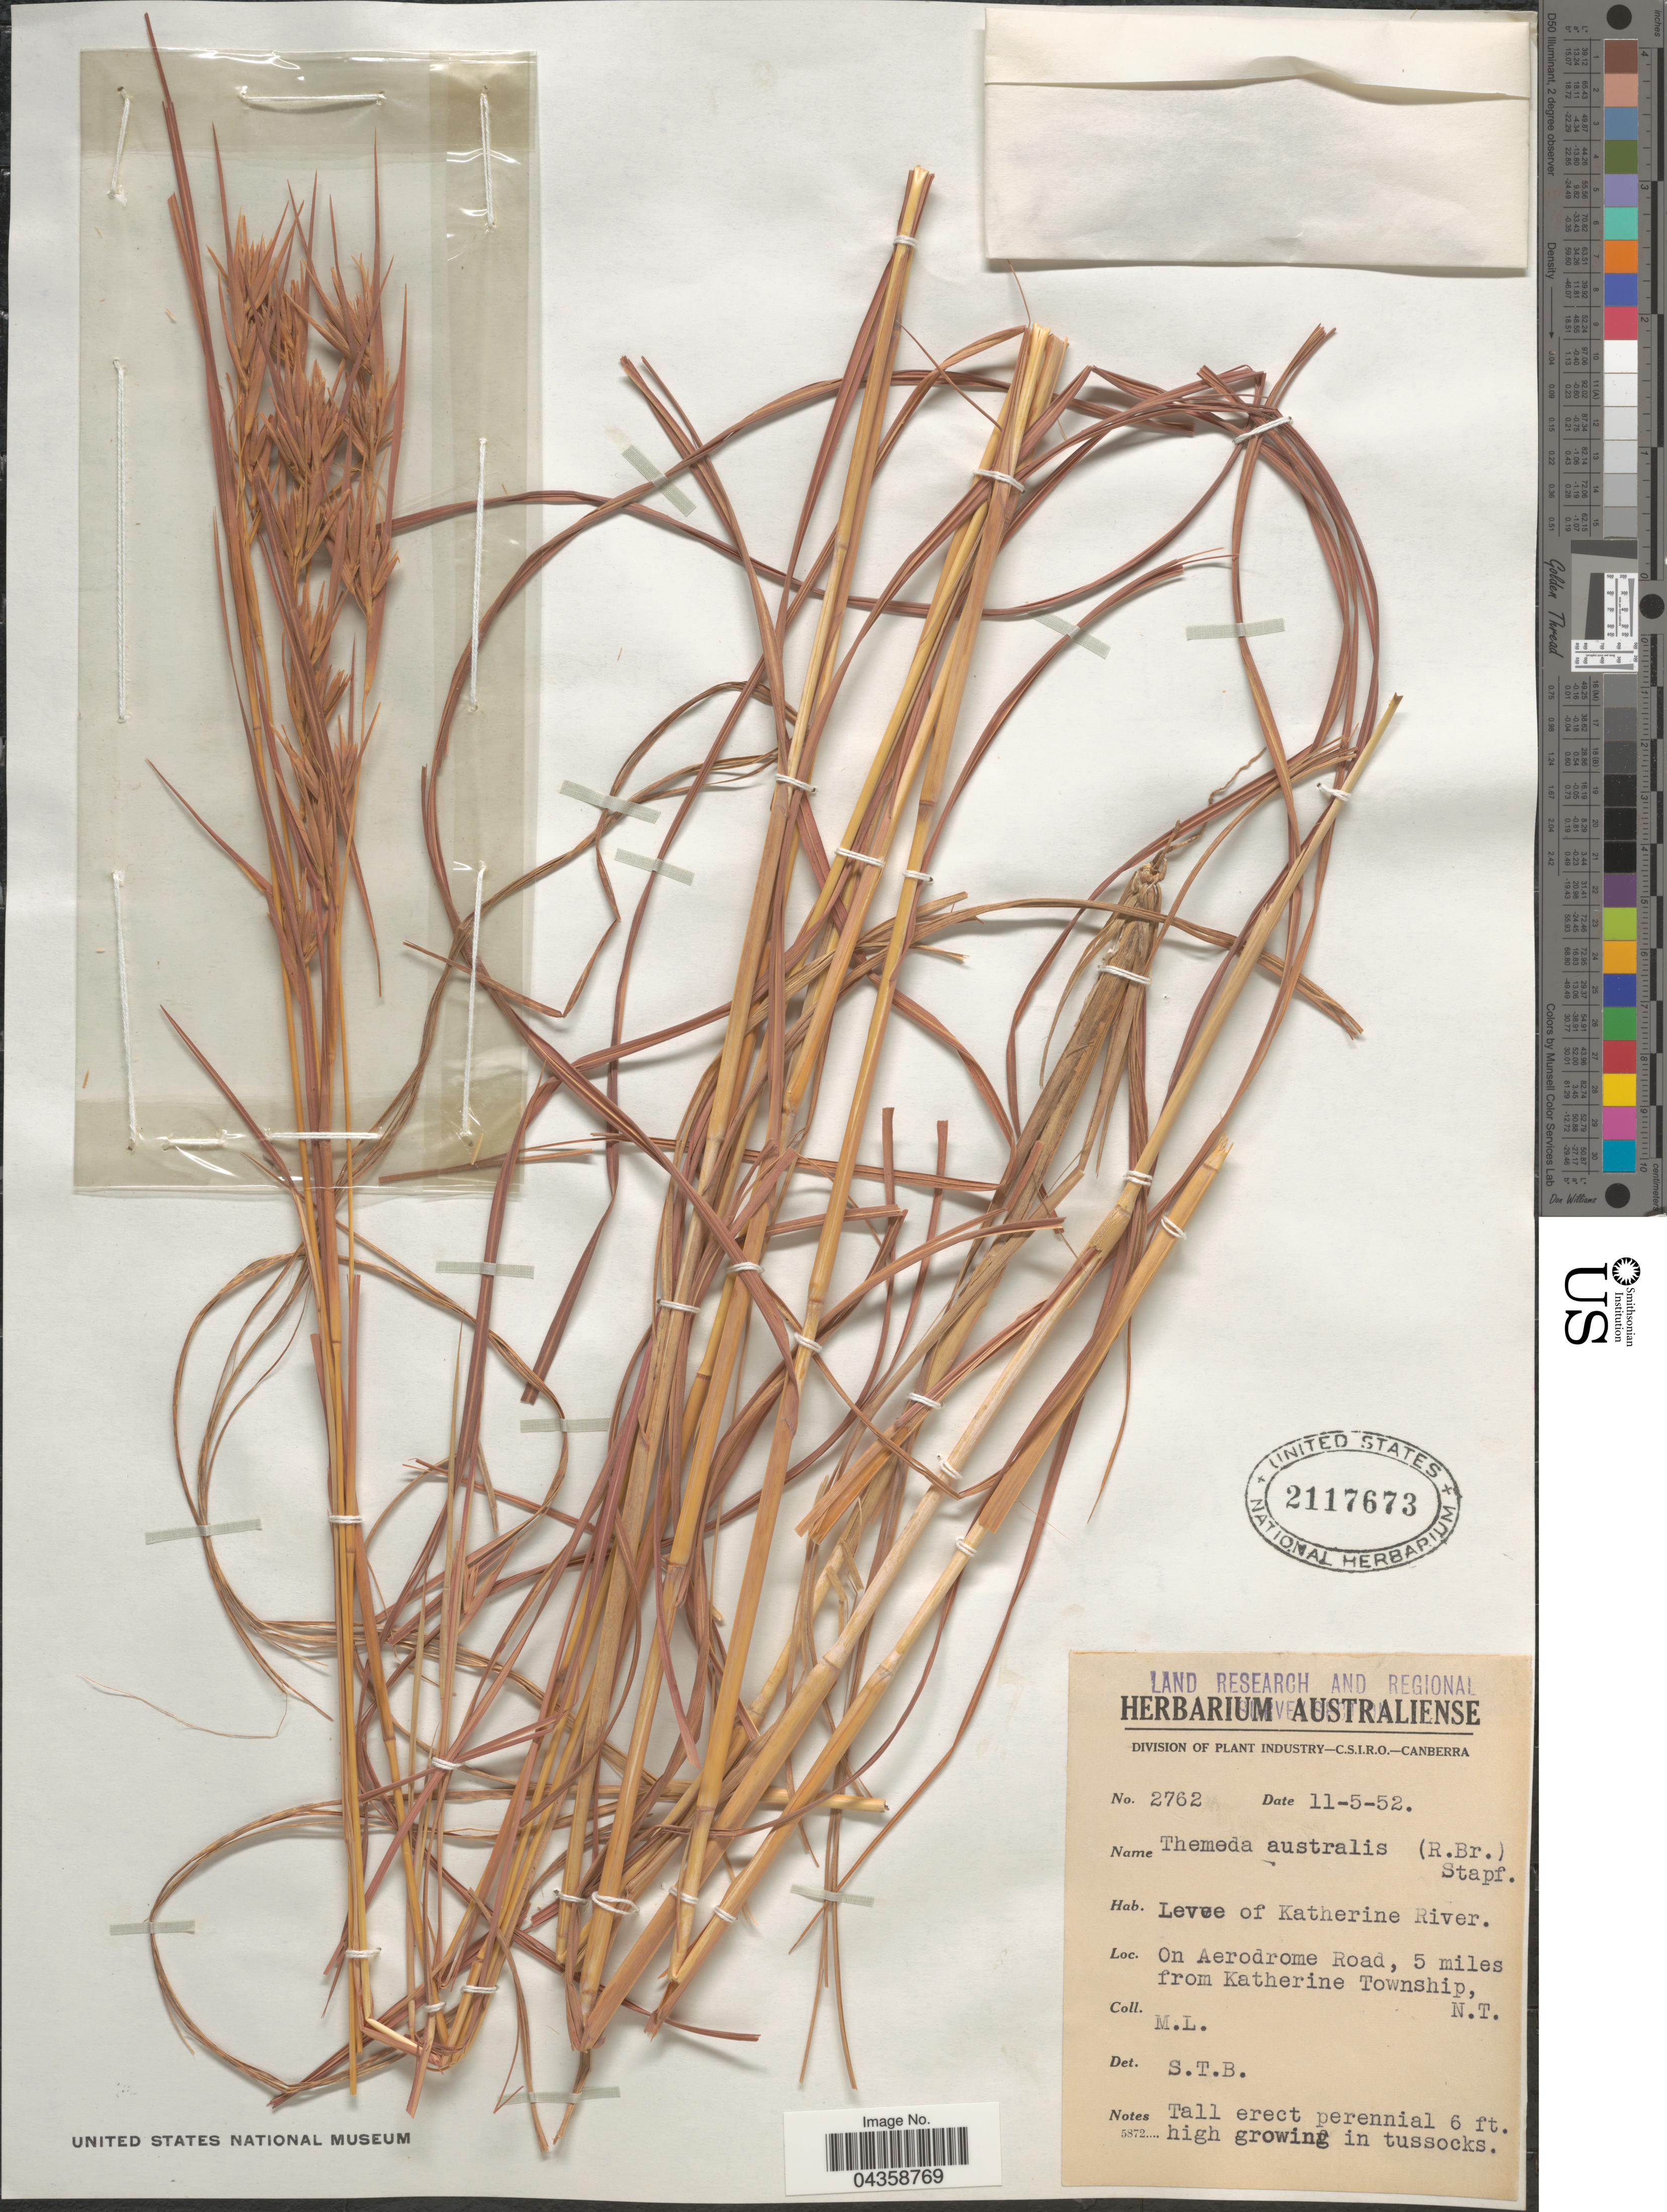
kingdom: Plantae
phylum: Tracheophyta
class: Liliopsida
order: Poales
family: Poaceae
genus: Themeda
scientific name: Themeda triandra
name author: Forssk.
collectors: M. L.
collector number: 2762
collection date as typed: Transcribed d/m/y: 11/5/52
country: Australia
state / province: Northern Territory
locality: Land Research and Regional Survey Section. On Aerodrome Road, 5 miles from Katherine Township.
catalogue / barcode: US 2117673